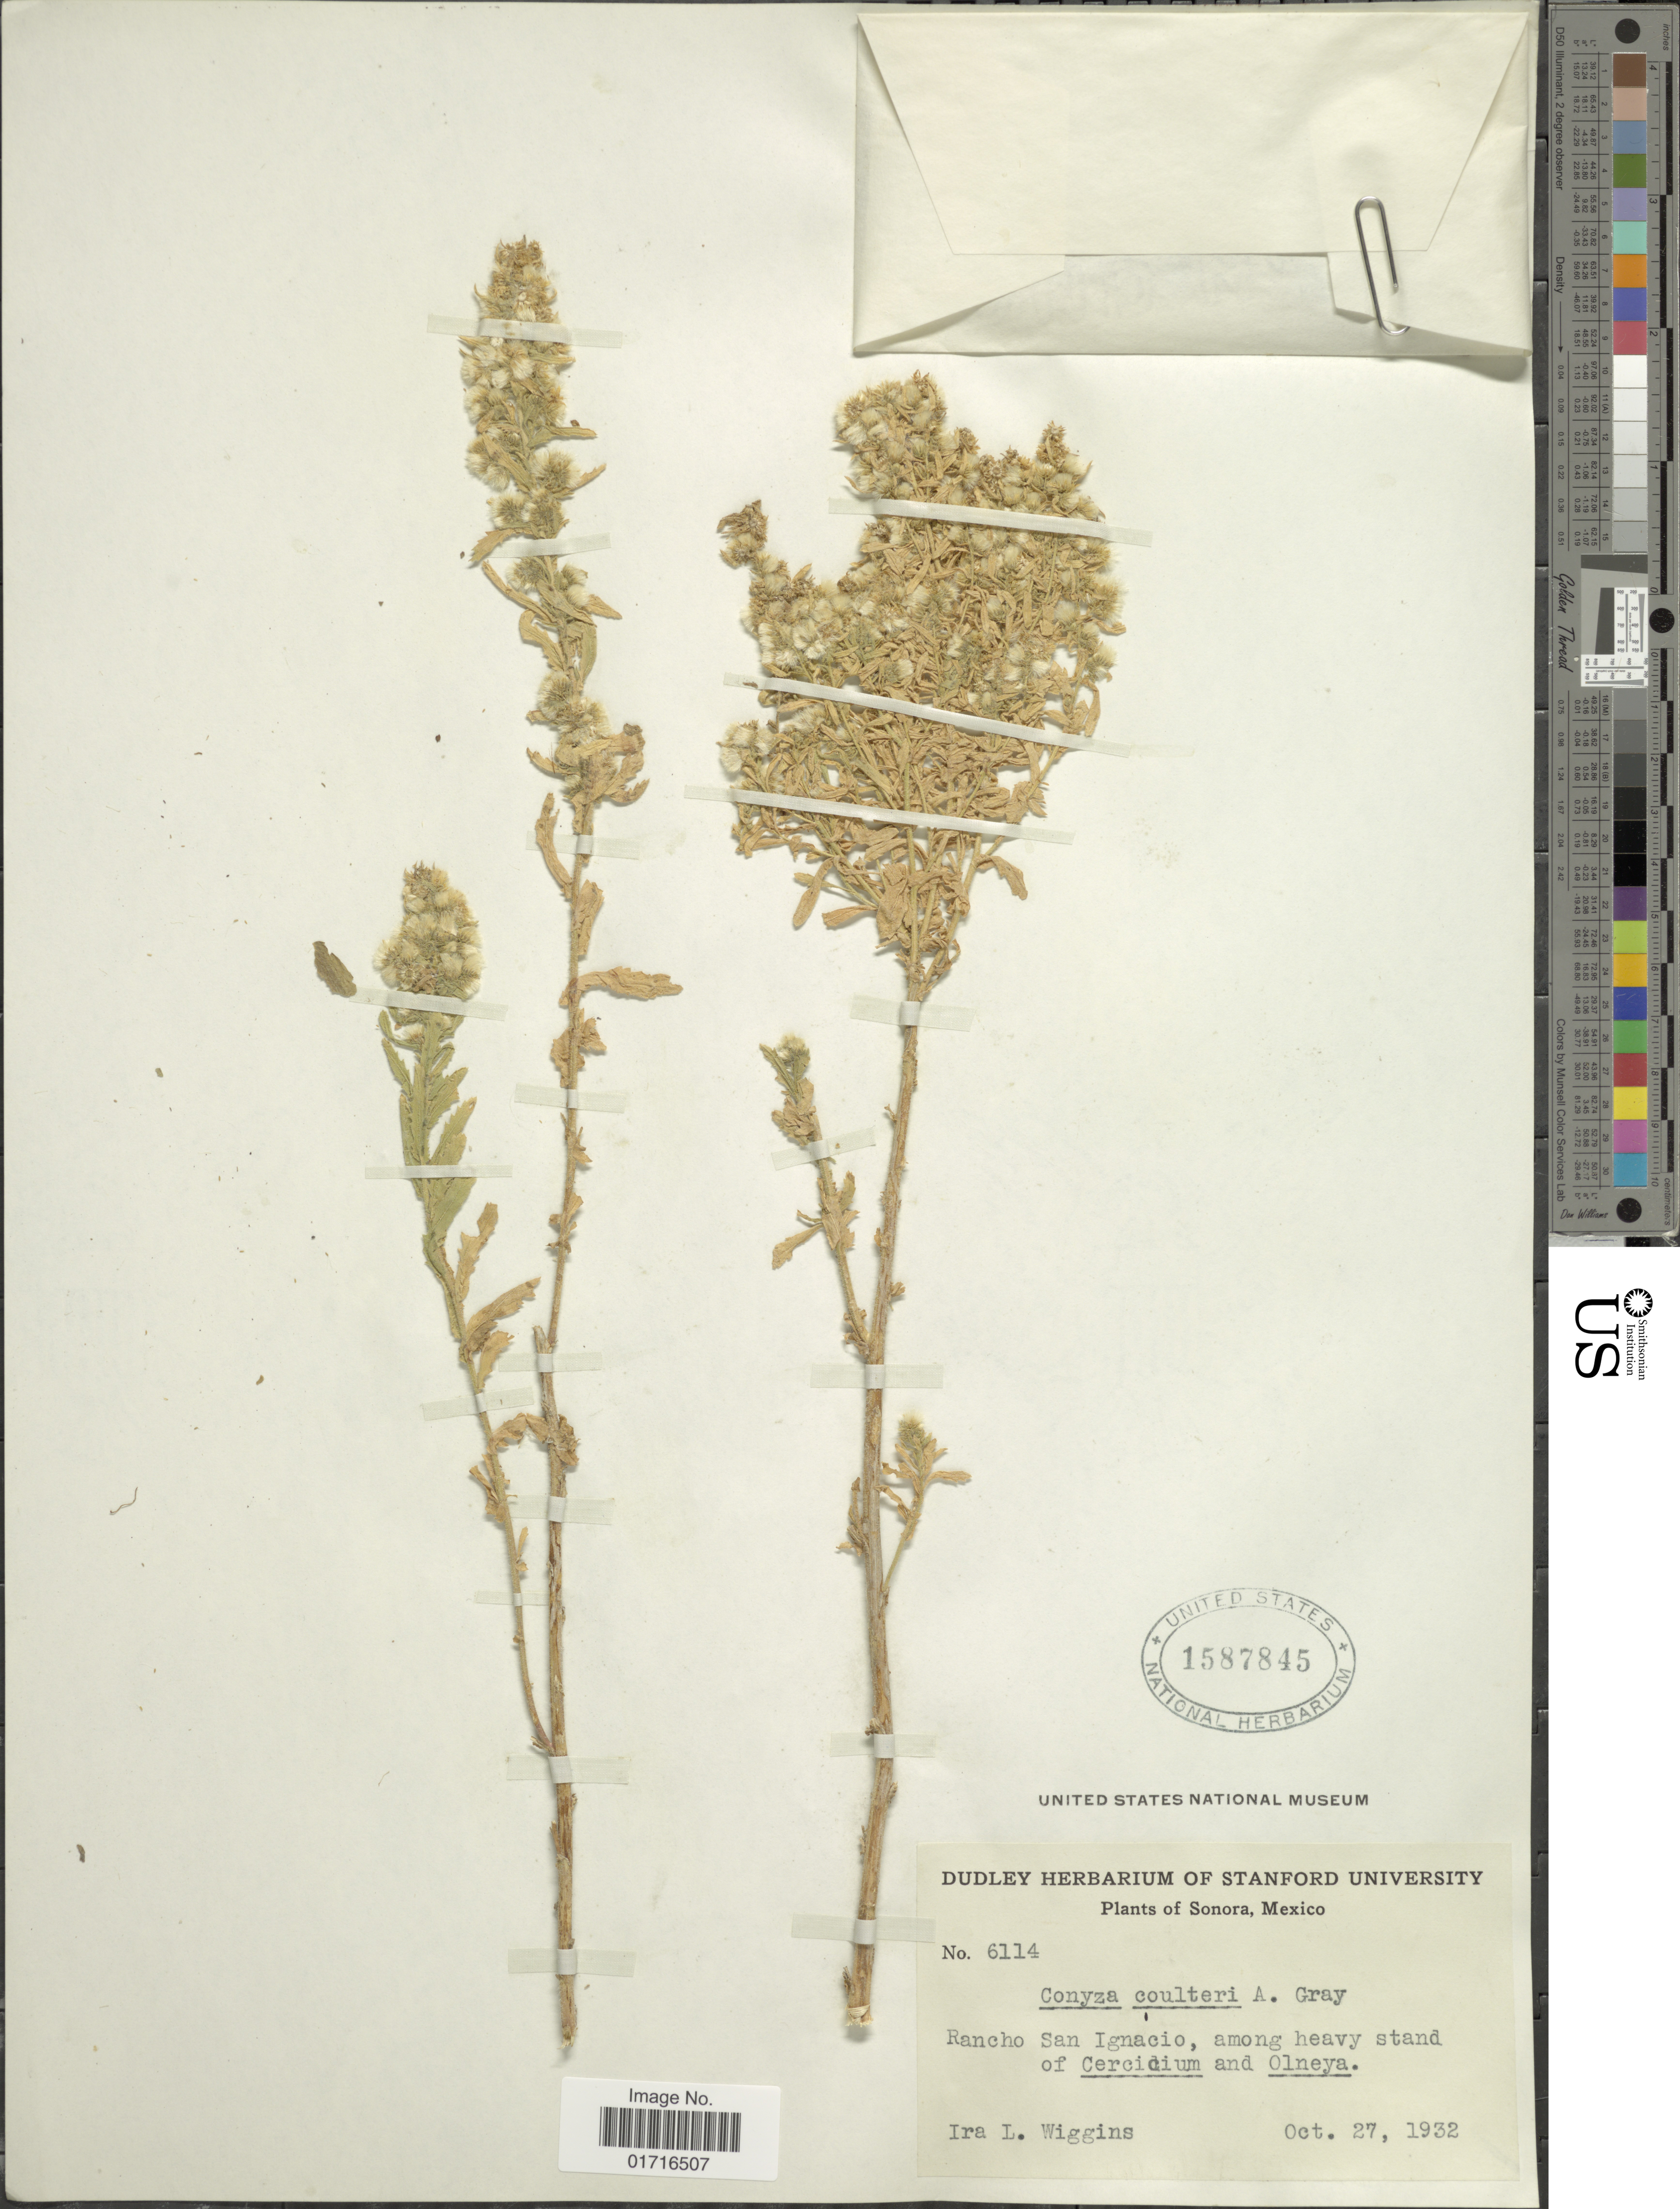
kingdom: Plantae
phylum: Tracheophyta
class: Magnoliopsida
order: Asterales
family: Asteraceae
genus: Conyza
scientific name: Conyza coulteri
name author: A. Gray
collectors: I. L. Wiggins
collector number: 6114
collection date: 1932-10-27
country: Mexico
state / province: Sonora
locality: Rancho San Ignacio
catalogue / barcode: US 1587845